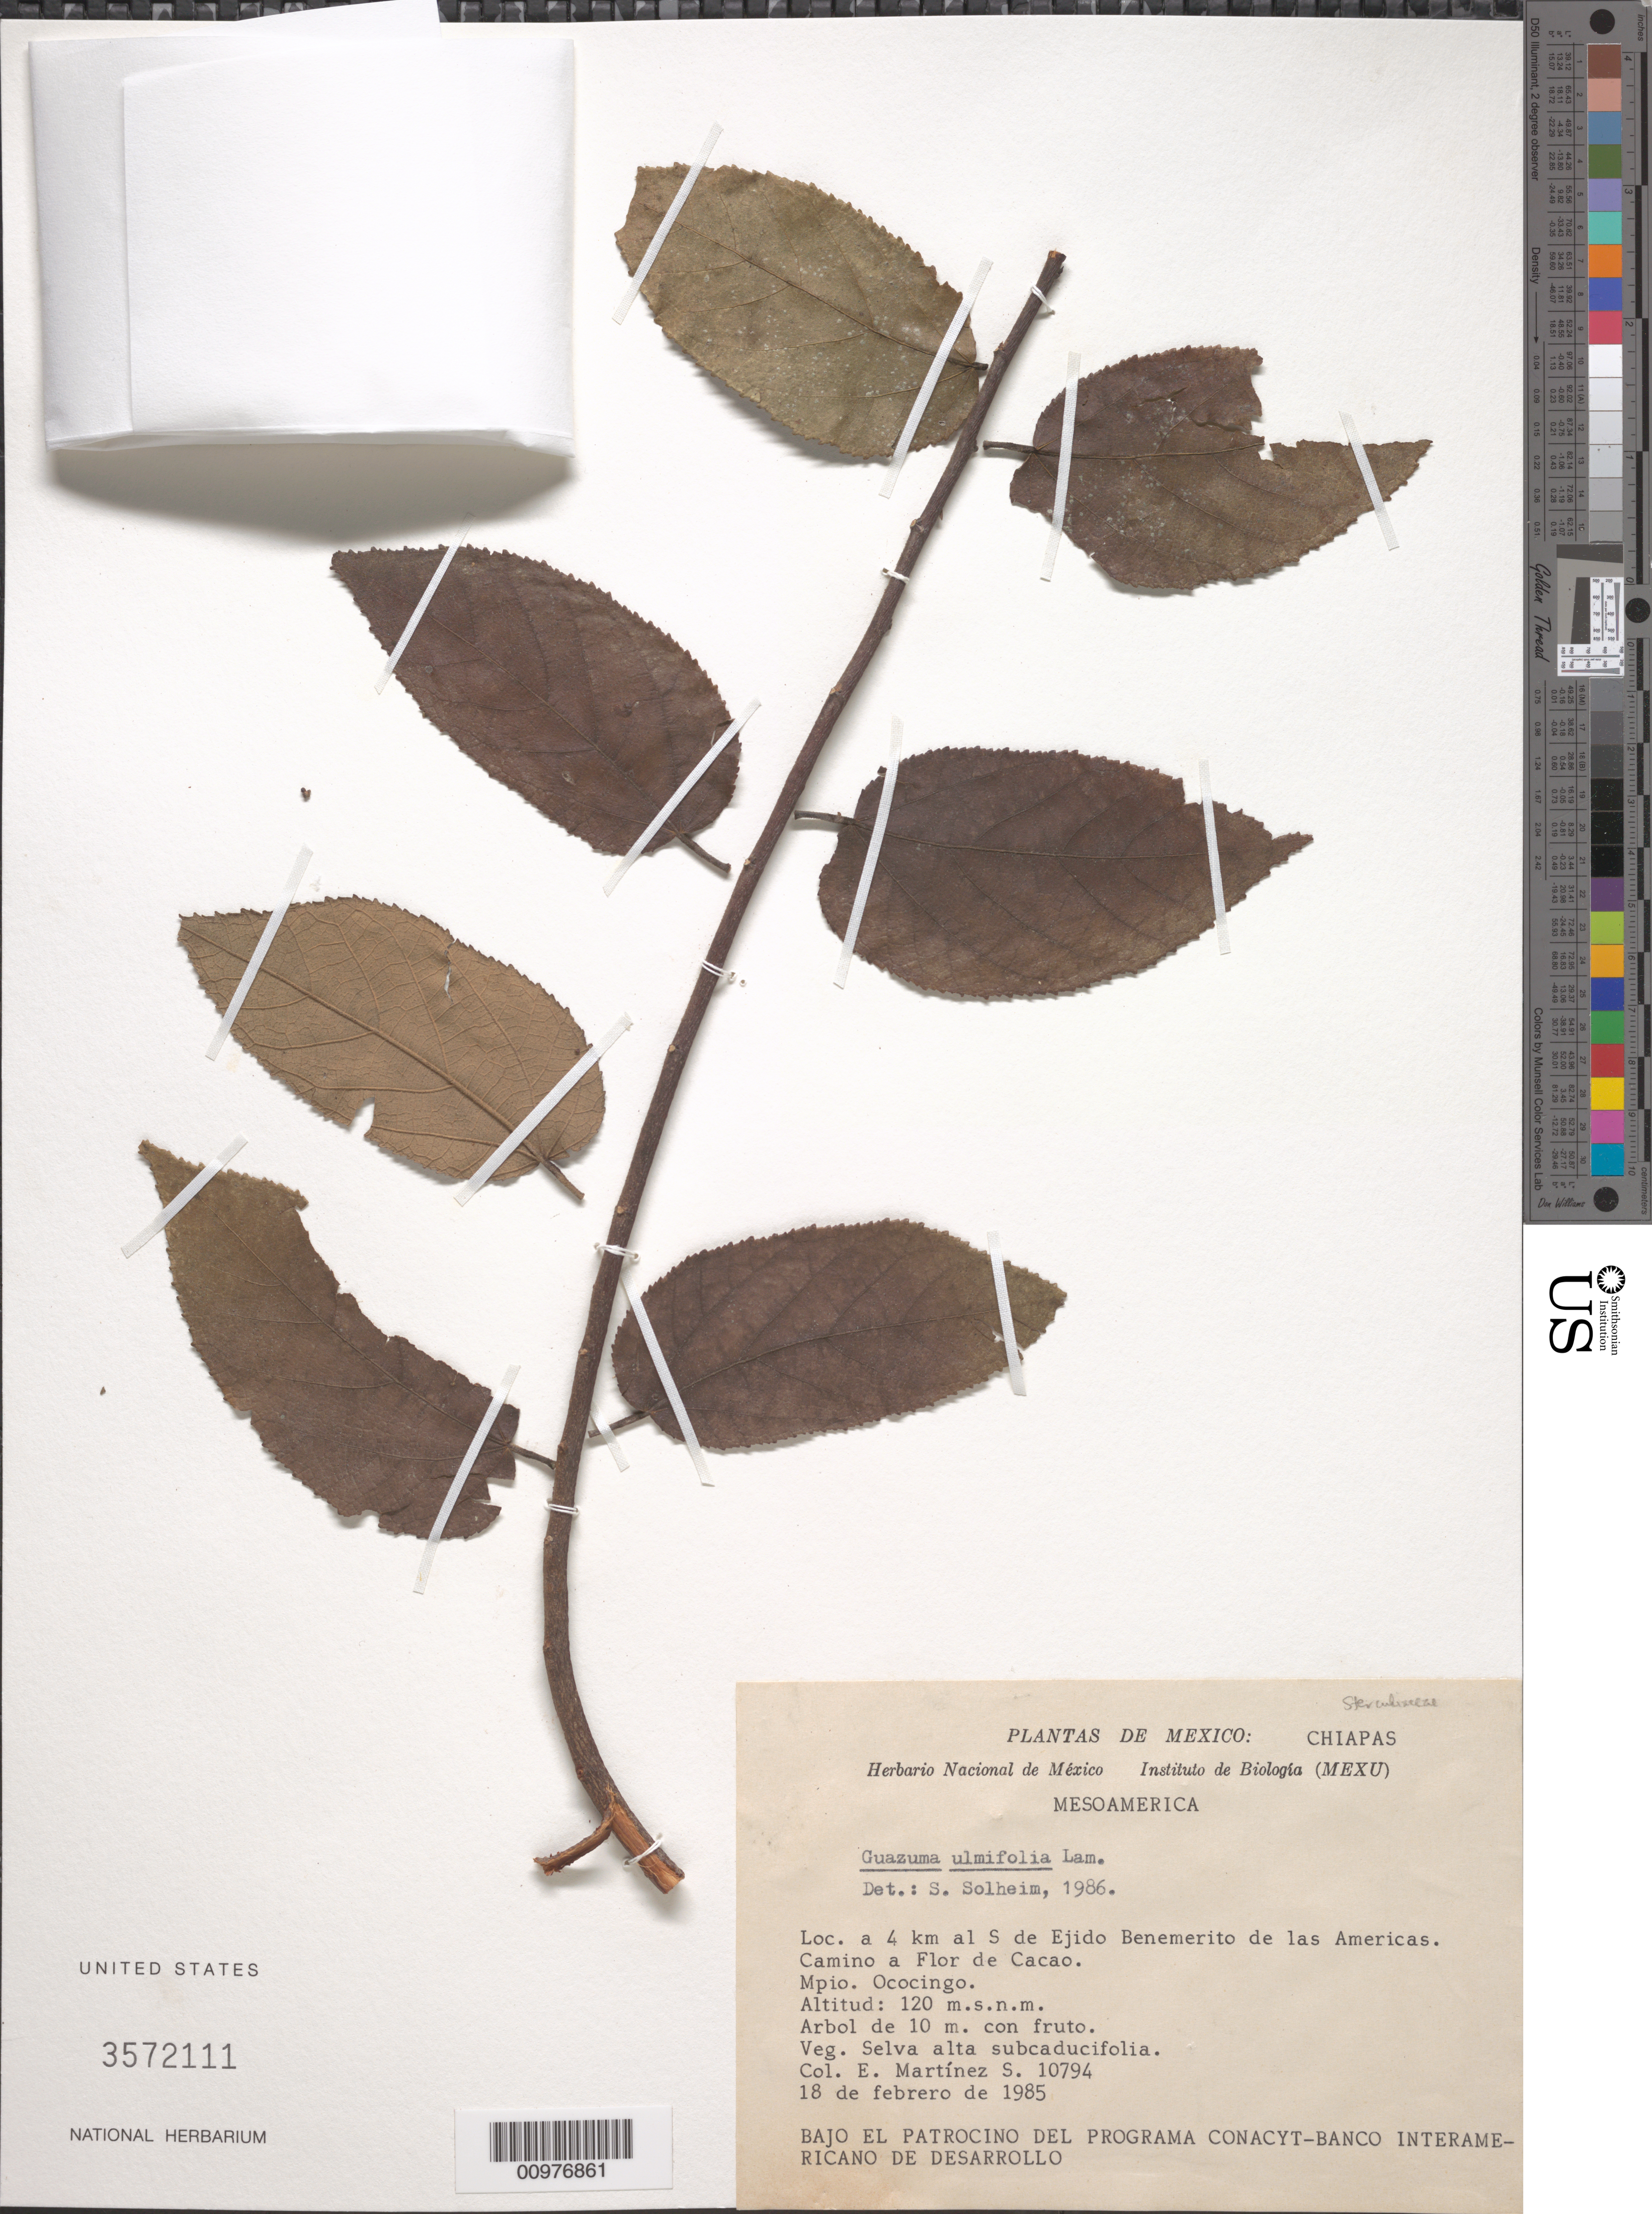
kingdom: Plantae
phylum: Tracheophyta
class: Magnoliopsida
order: Malvales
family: Malvaceae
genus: Guazuma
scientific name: Guazuma ulmifolia var. ulmifolia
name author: Lam.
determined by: Solheim, S.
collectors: E. M. Martínez S.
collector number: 10794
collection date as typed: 18 de febrero de 1985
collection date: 1985-02-18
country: Mexico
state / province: Chiapas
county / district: Mpio. Ococingo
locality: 4 km al S de Ejido Benemerito de las American. Camino a Flor de Cacoa.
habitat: veg. selva alta subcaducifolia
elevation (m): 120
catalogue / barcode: US 3572111